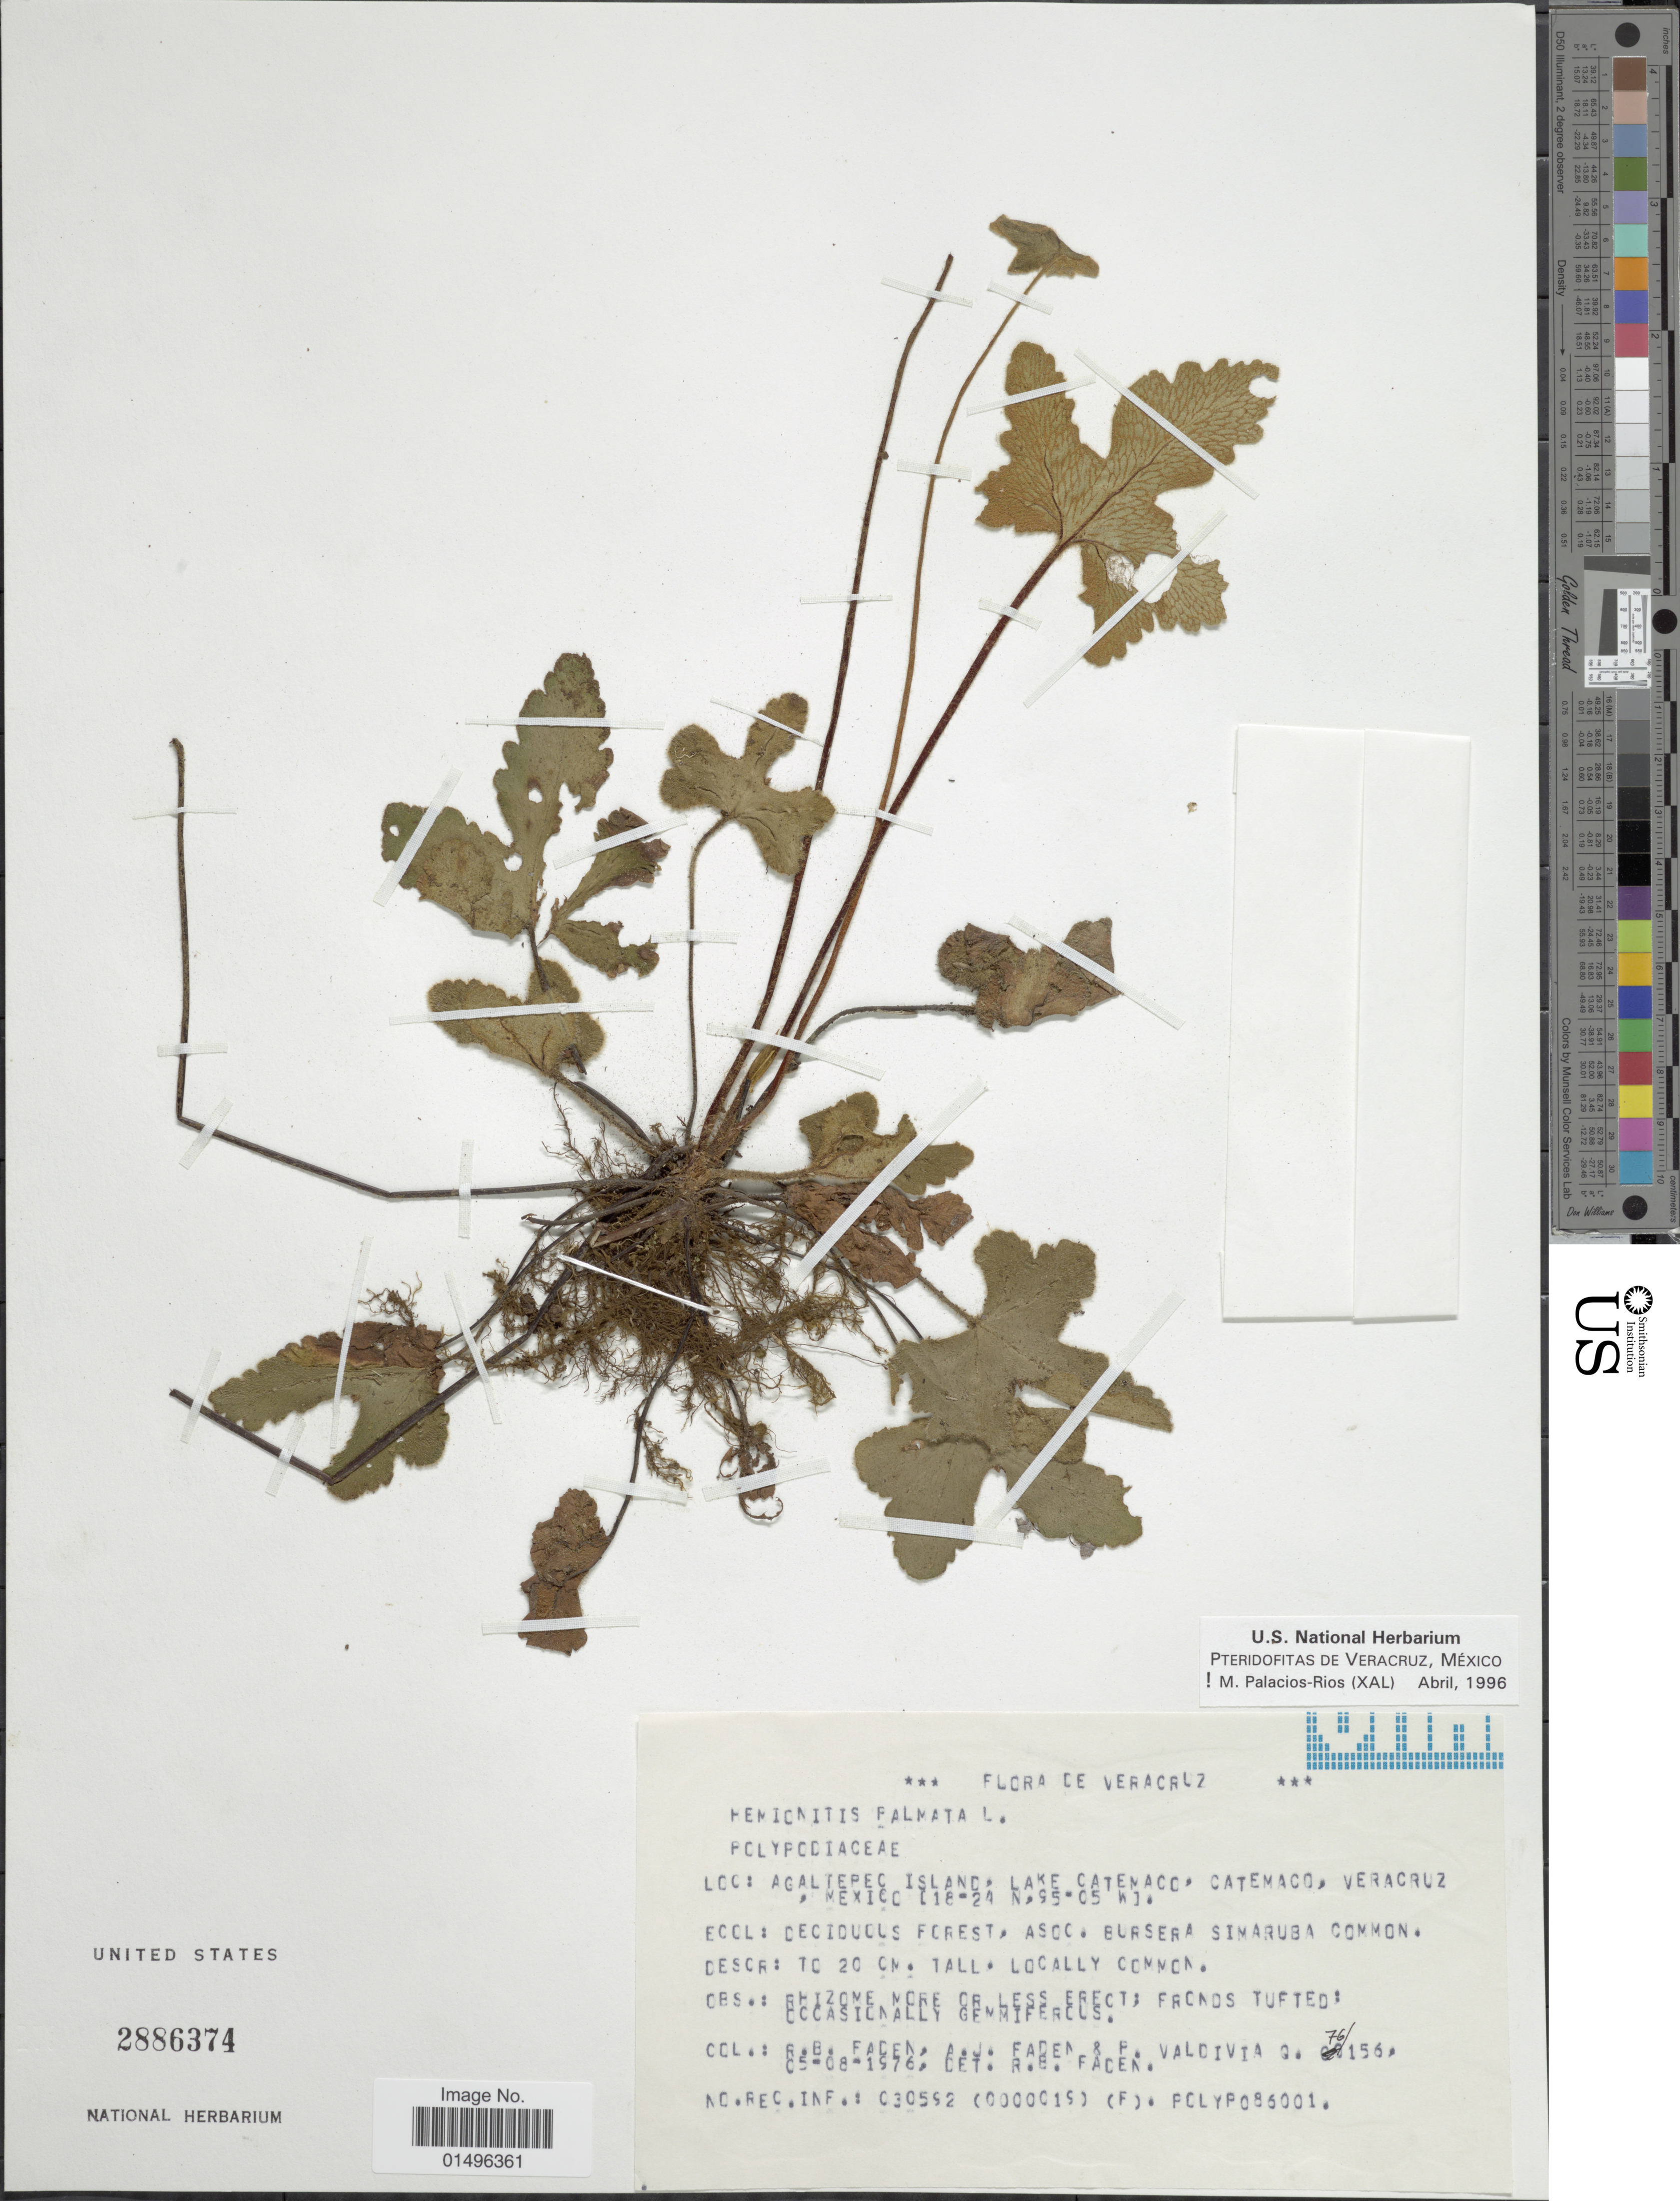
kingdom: Plantae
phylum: Tracheophyta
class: Polypodiopsida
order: Polypodiales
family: Pteridaceae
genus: Hemionitis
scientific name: Hemionitis palmata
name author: L.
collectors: R. B. Faden, A. J. Faden & P. E. Valdivia Q.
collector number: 76/156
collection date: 1976-08-05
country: Mexico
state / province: Veracruz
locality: Veracruz, Agaltepec Island, Lake Catemaco, Catemaco, Mexico .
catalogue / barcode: US 2886374